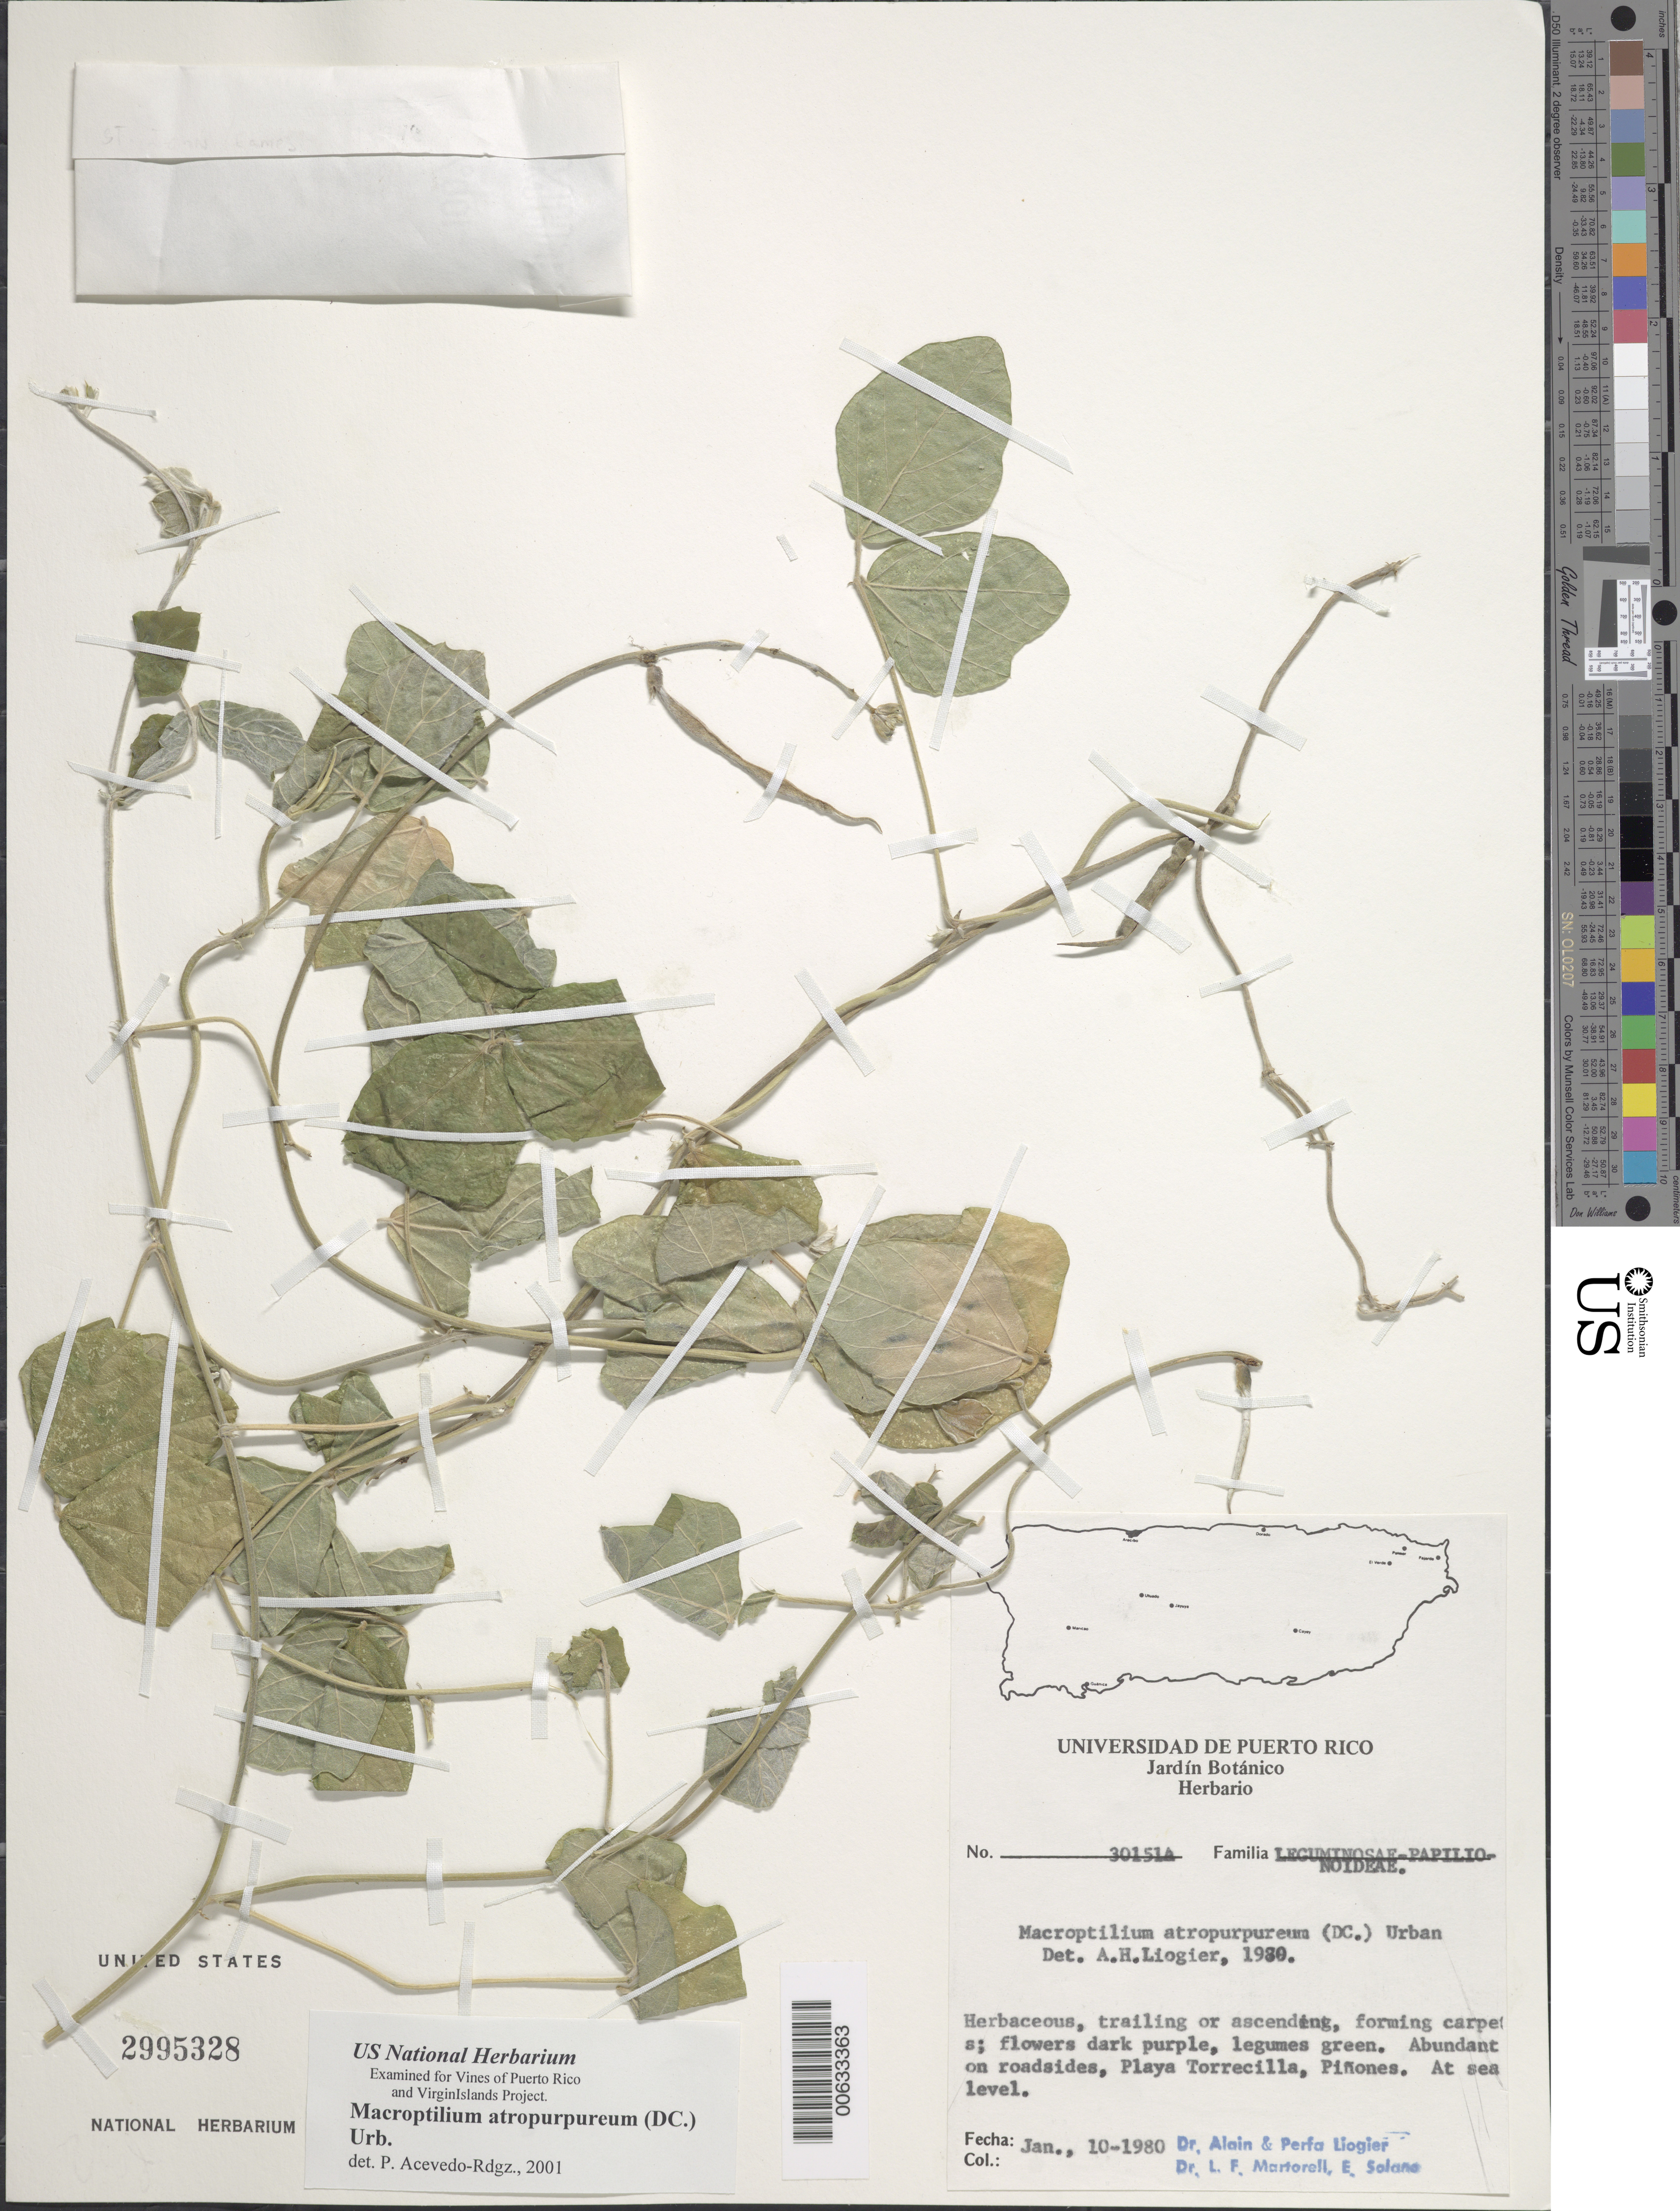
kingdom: Plantae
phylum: Tracheophyta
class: Magnoliopsida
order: Fabales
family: Fabaceae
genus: Macroptilium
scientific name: Macroptilium lathyroides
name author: (L.) Urb.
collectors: Alain, M. P. Liogier, L. Martorell & E. Solano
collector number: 30151A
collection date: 1980-01-10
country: Puerto Rico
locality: Abundant on roadside, Playa Torrecilla, Pinones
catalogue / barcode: US 2995328